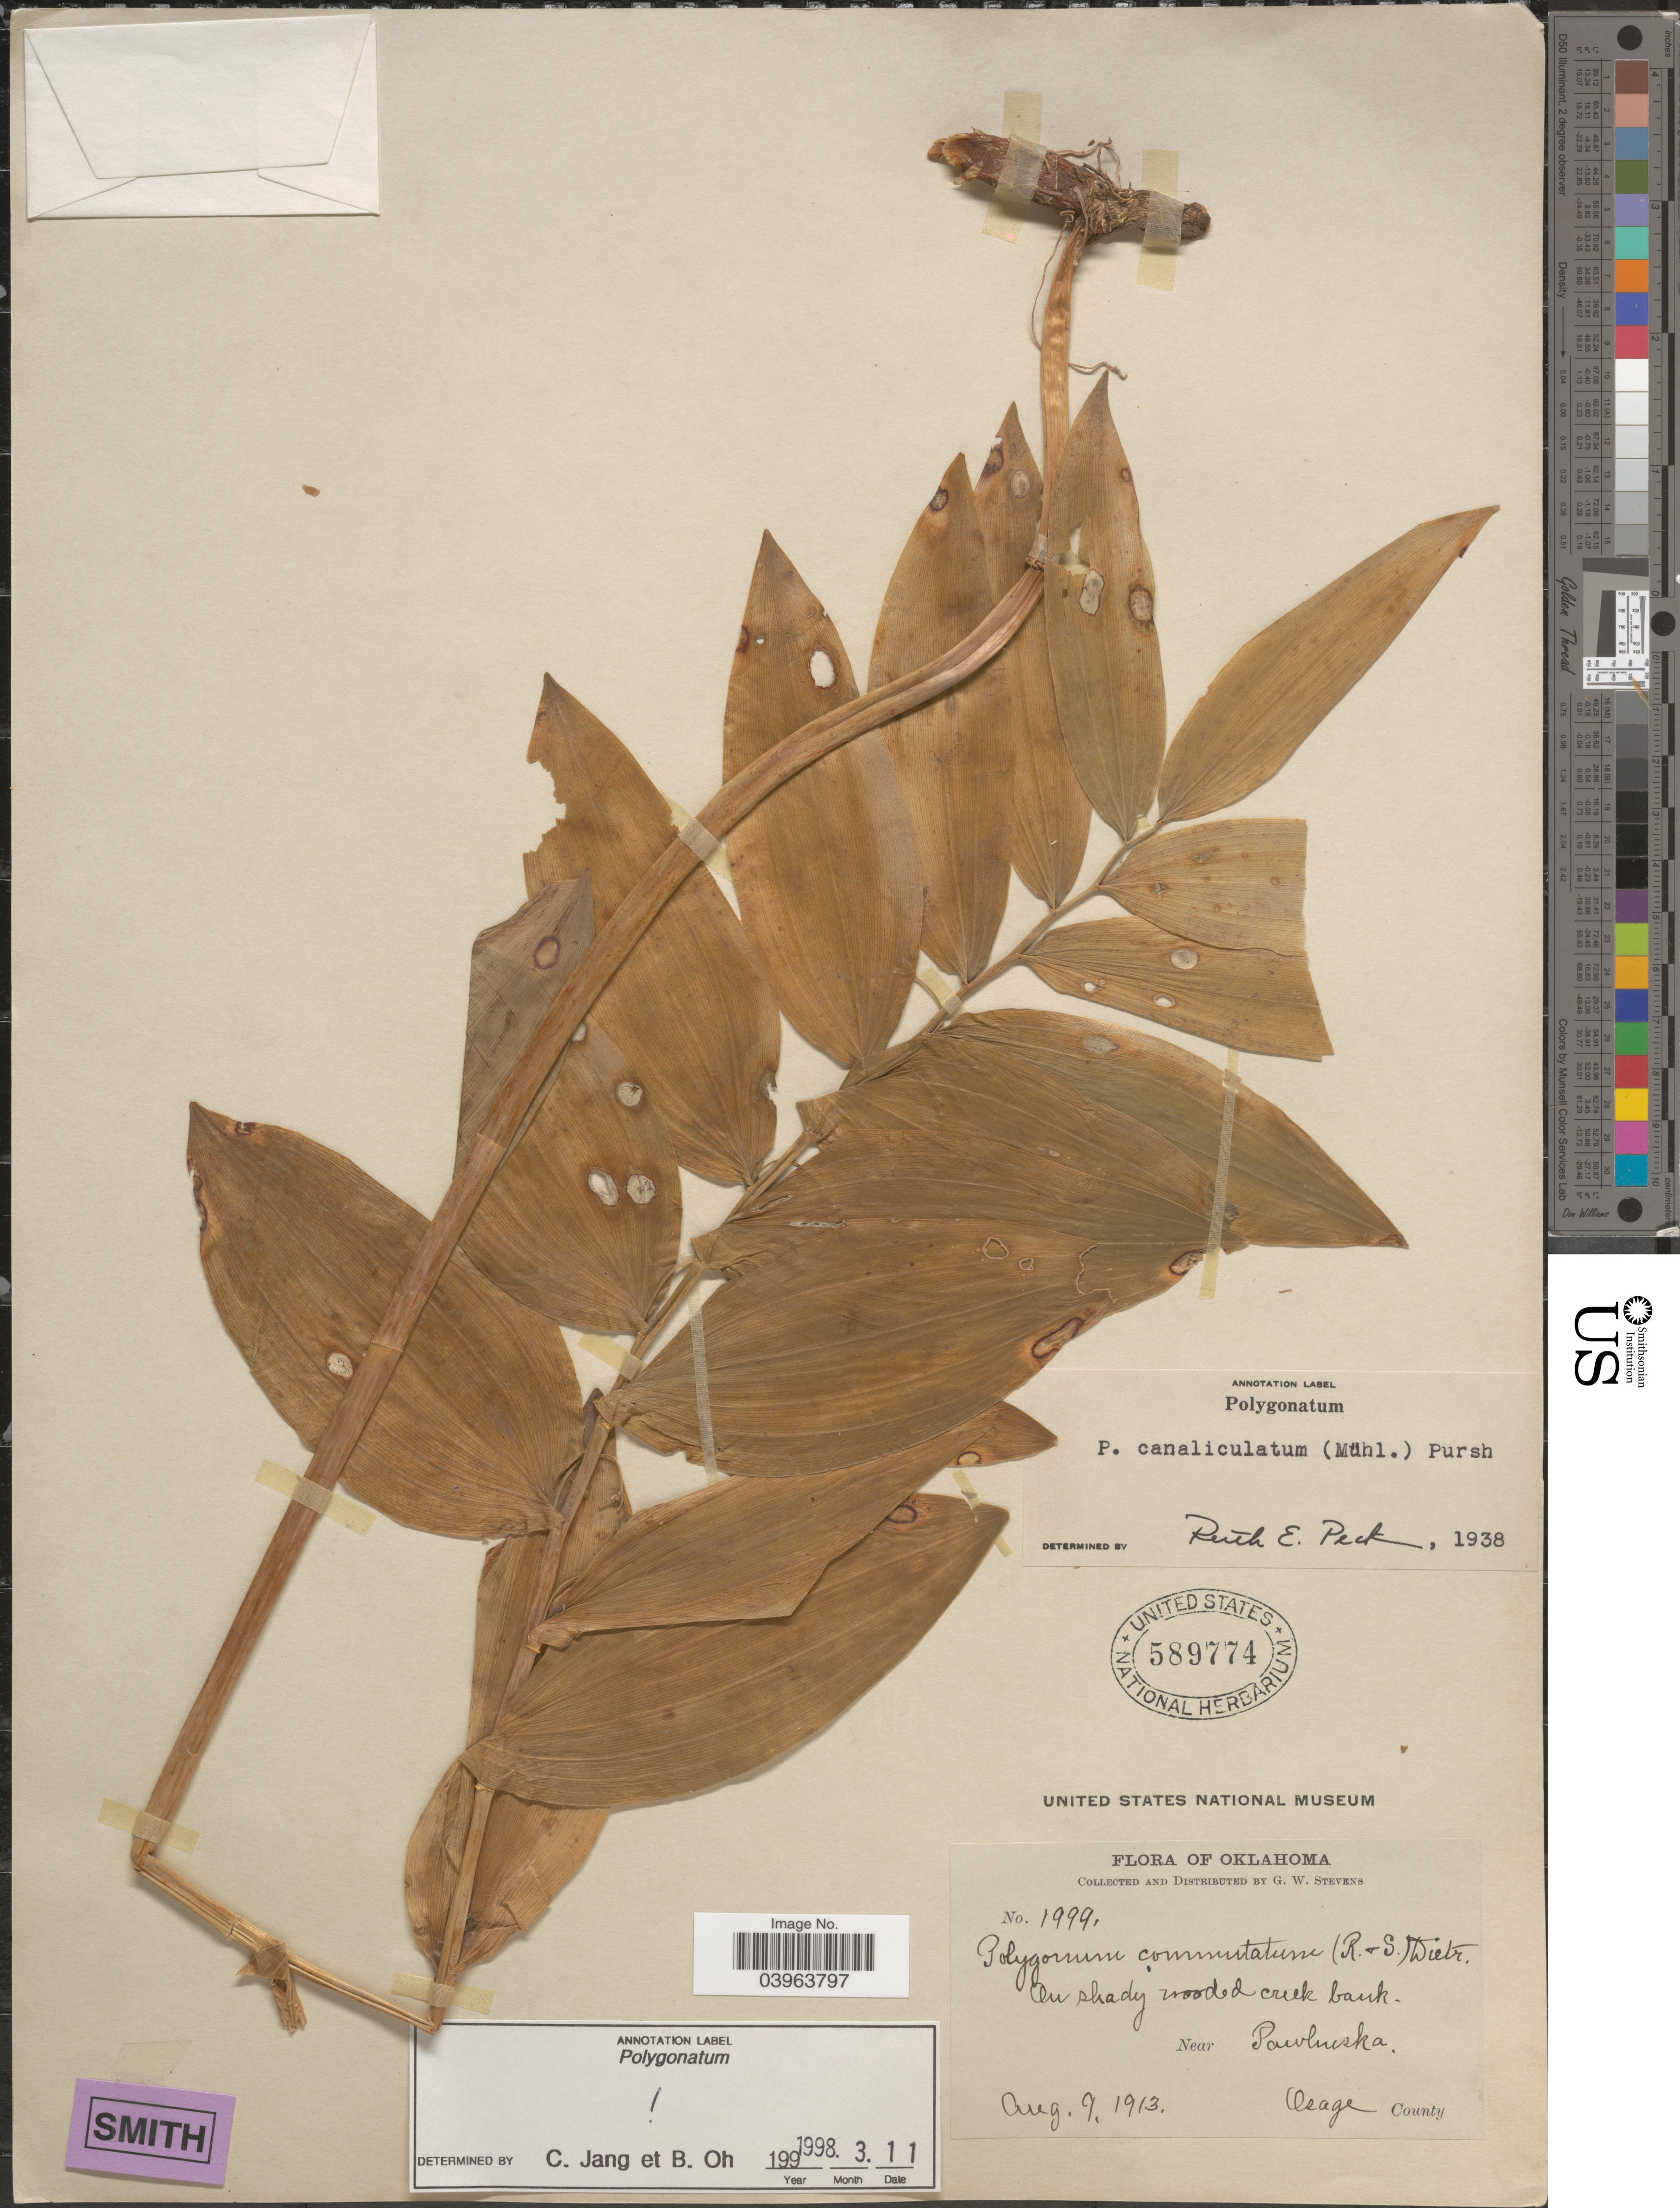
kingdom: Plantae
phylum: Tracheophyta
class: Liliopsida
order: Asparagales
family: Asparagaceae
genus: Polygonatum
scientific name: Polygonatum commutatum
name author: (Schult. f.) A. Dietr.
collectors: G. W. Stevens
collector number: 1999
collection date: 1913-08-09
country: United States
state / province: Oklahoma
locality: On shady wooded creek bank. Near Pawhuska. Osage County.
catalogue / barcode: US 589774